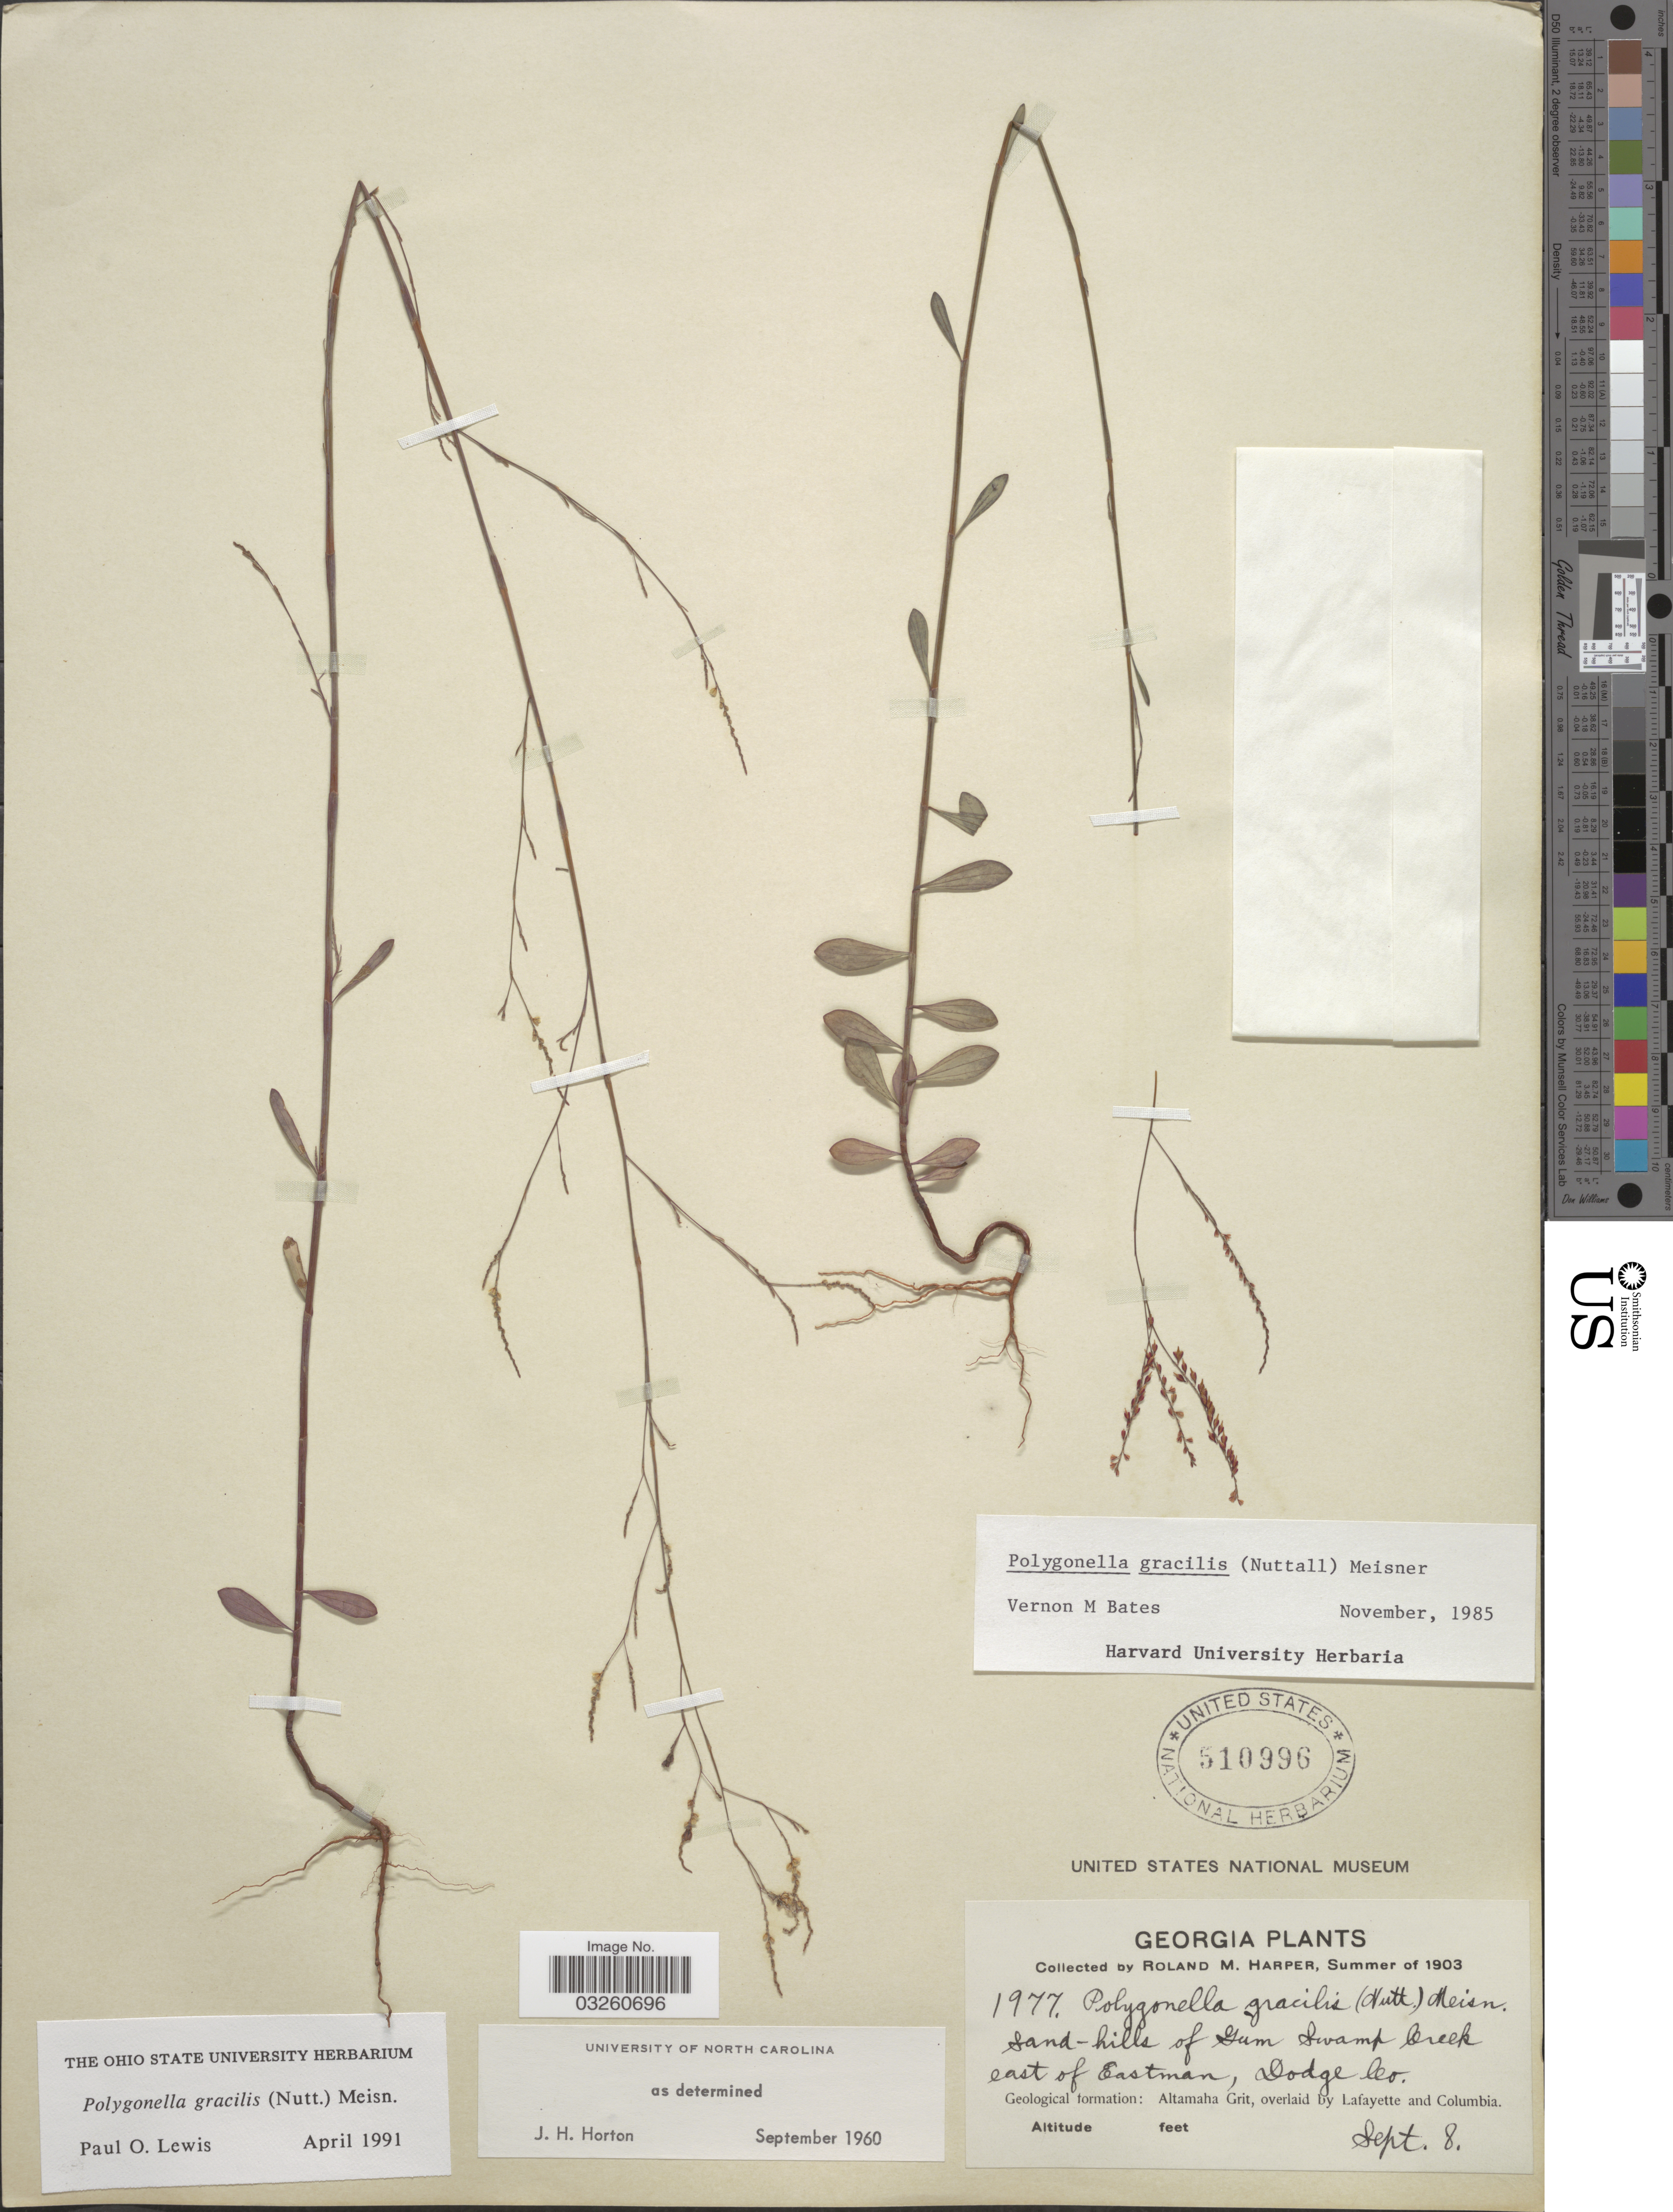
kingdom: Plantae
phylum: Tracheophyta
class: Magnoliopsida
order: Caryophyllales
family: Polygonaceae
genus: Polygonella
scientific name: Polygonella gracilis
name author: (Nutt.) Meisn.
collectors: R. M. Harper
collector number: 1977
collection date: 1903-09-08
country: United States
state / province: Georgia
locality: Sand-hills of Gum Swamp Creek, east of Eastman, Dodge Co. Geological formation: Altamaha Grit, overlaid by Lafayette and Columbia.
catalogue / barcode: US 510996